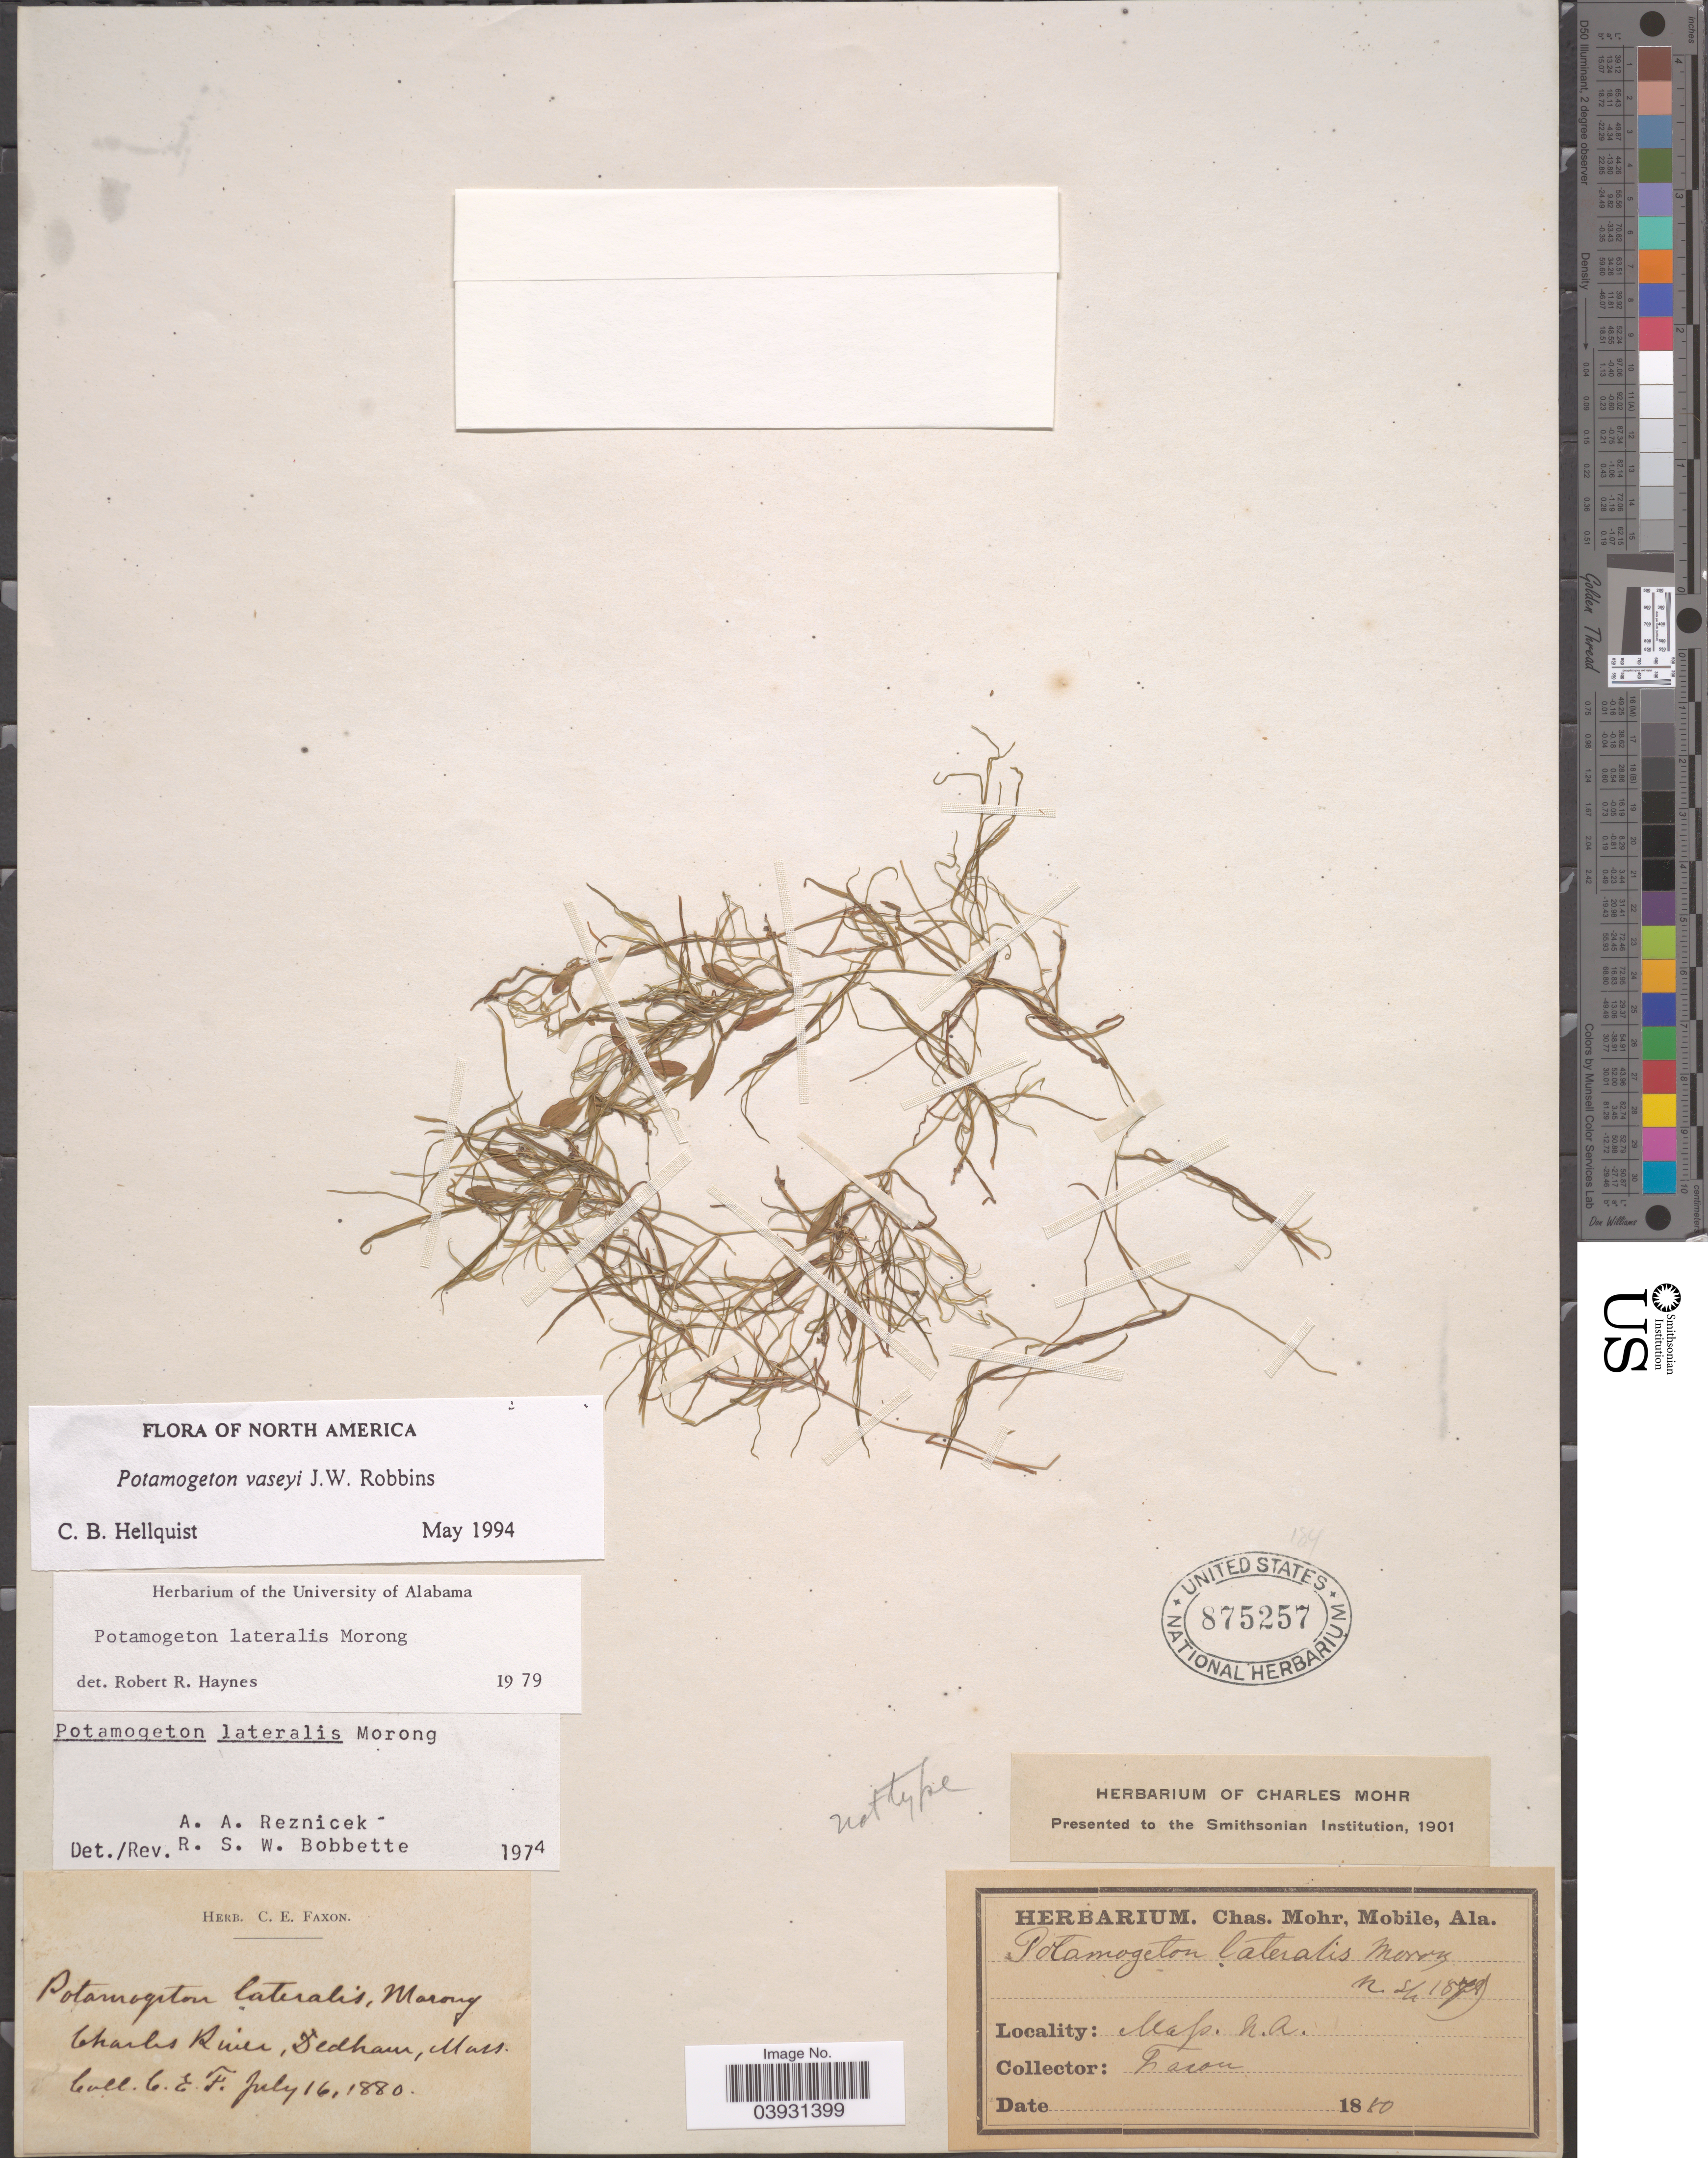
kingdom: Plantae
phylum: Tracheophyta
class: Liliopsida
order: Alismatales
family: Potamogetonaceae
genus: Potamogeton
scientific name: Potamogeton vaseyi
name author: J.W. Robbins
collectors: C. Faxon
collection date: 1880-07-16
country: United States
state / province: Massachusetts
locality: Charles River, Dedham.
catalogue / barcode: US 875257